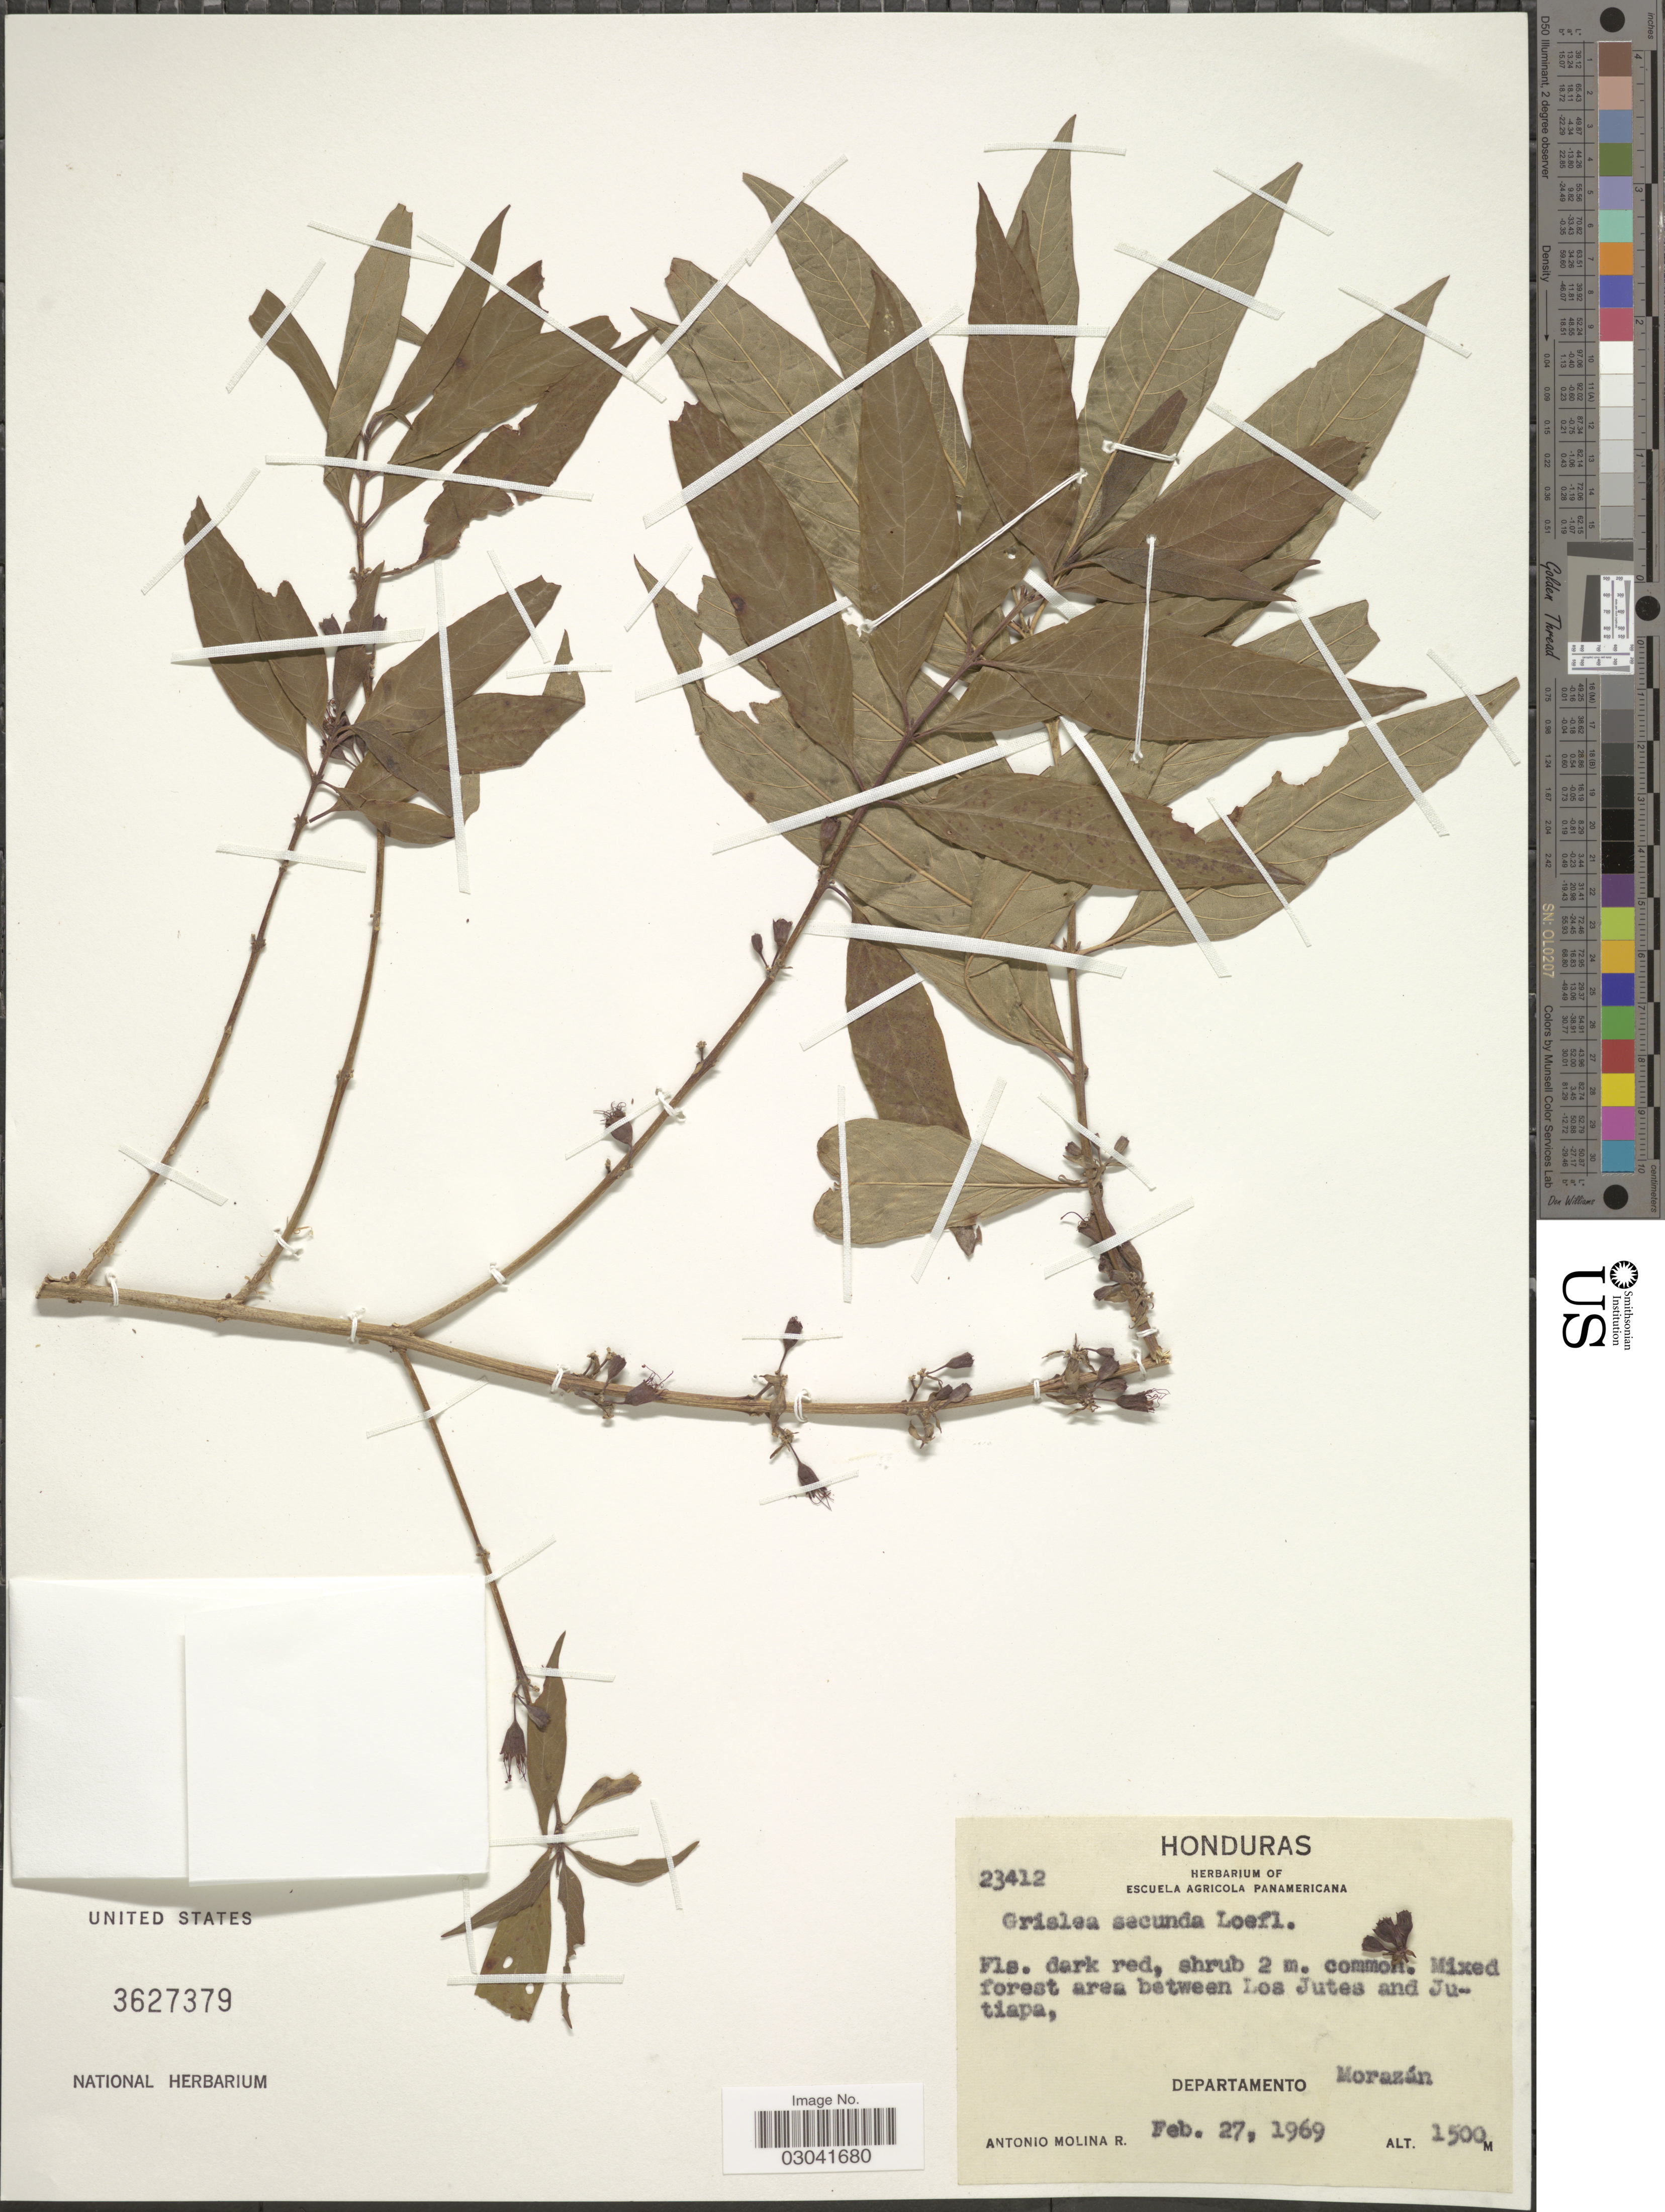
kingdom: Plantae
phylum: Tracheophyta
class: Magnoliopsida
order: Myrtales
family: Lythraceae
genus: Pehria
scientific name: Pehria compacta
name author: Sprague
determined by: Strong, Mark T., (BOT), Smithsonian Institution - National Museum of Natural History (UNITED STATES)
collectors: A. Molina R.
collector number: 23412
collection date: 1969-02-27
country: Honduras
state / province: Fco. Morazán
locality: Mixed forest area between Los Jutes and Jutiapa, Departamento Morazán.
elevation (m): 1500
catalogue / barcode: US 3627379